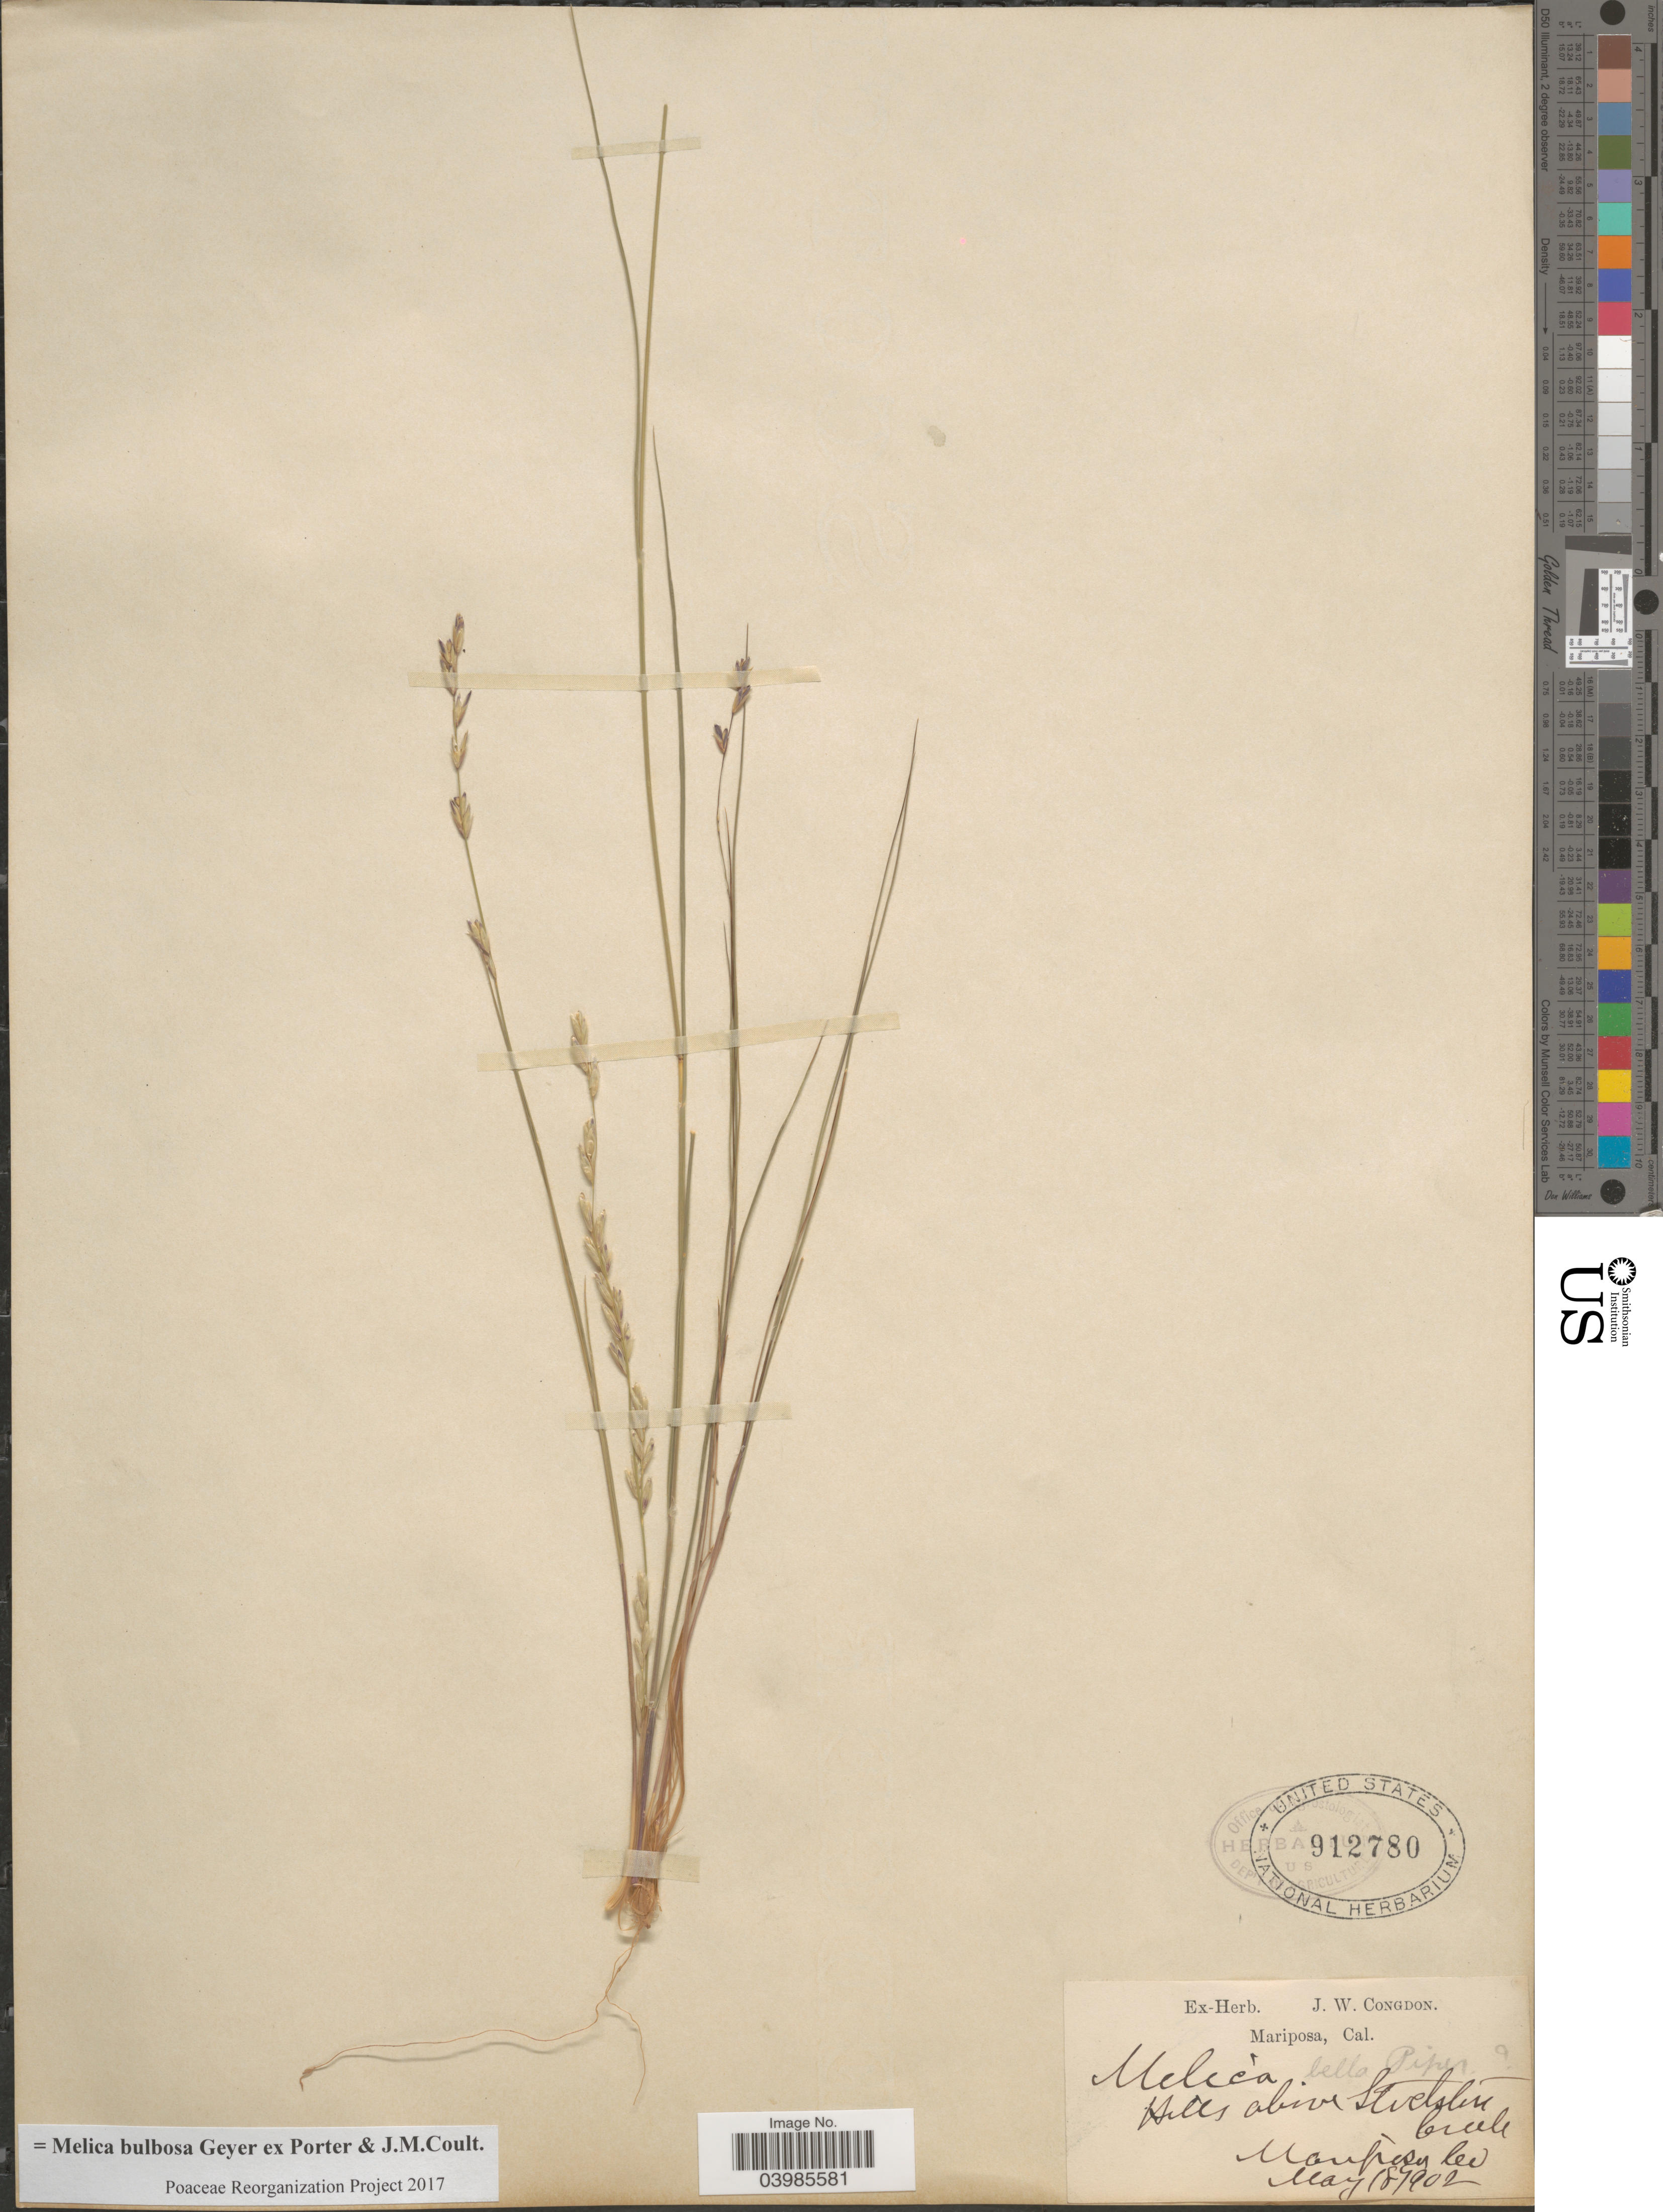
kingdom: Plantae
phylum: Tracheophyta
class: Liliopsida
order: Poales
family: Poaceae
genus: Melica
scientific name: Melica bulbosa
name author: Geyer ex Porter & J.M. Coult.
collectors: ex herb. J. W. Congdon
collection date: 1902-05-18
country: United States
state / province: California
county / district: Mariposa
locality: Hills above Stockton Creek. Mariposa Co.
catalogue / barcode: US 912780